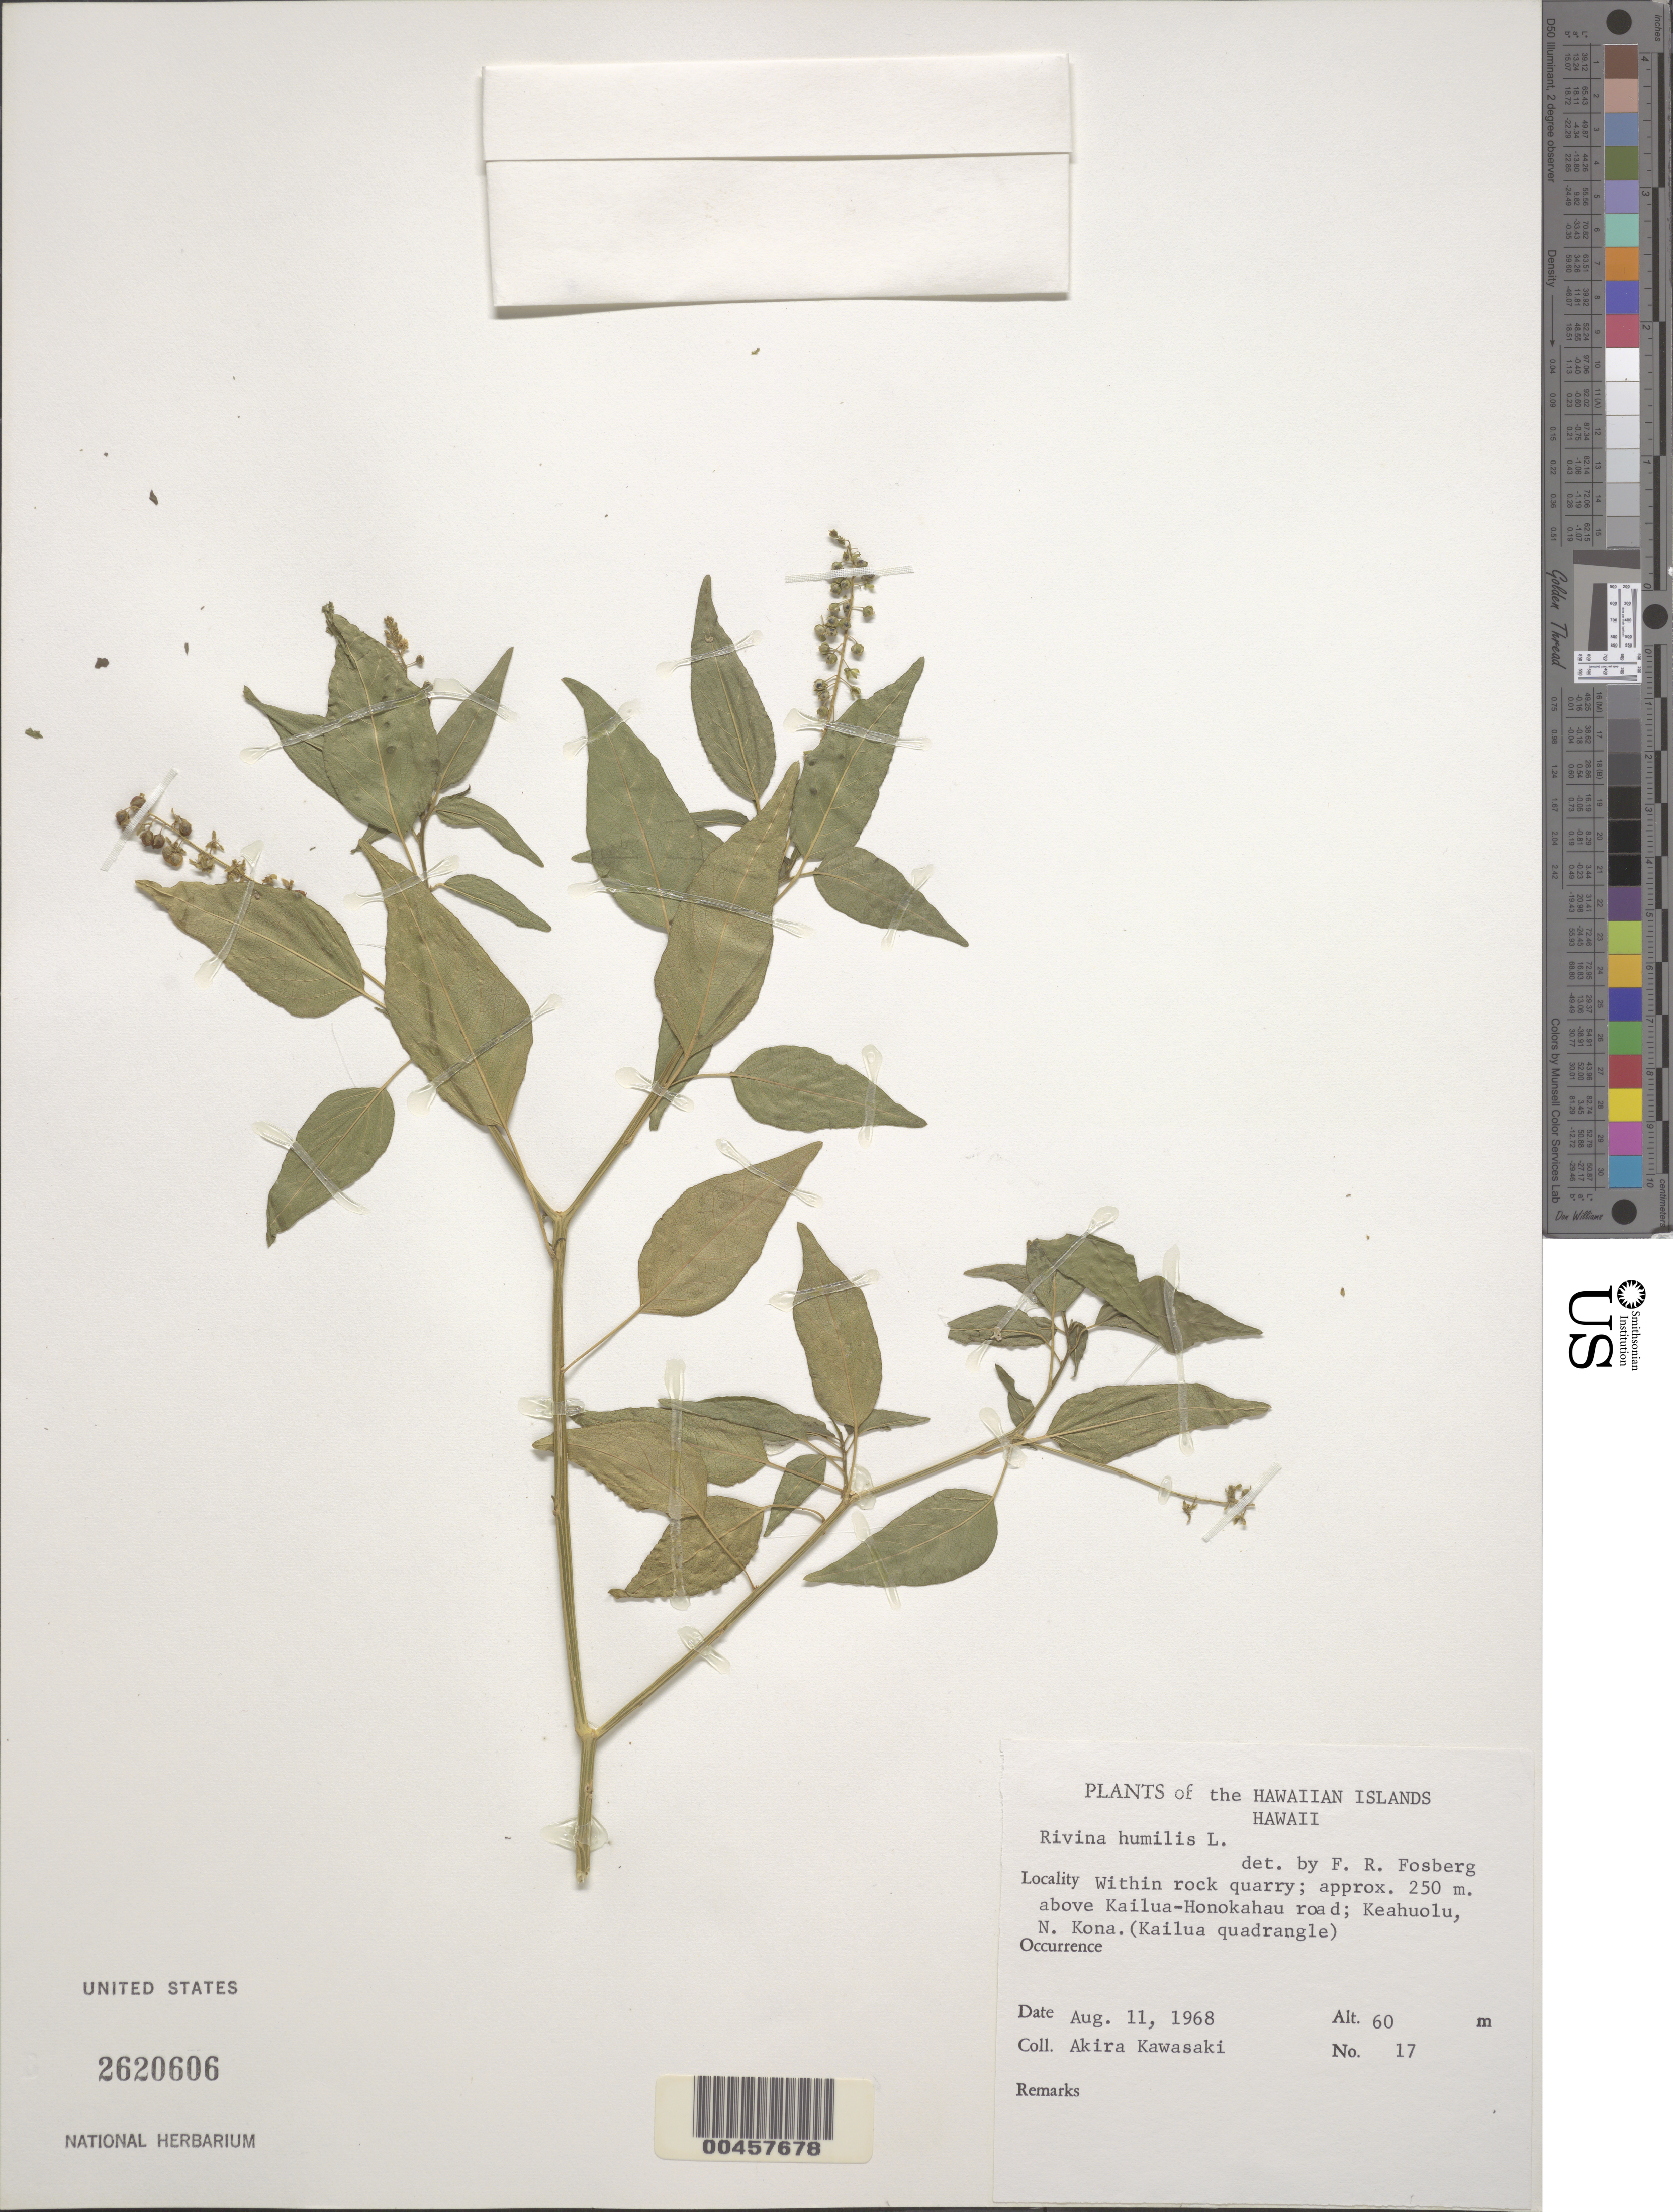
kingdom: Plantae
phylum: Tracheophyta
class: Magnoliopsida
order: Caryophyllales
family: Phytolaccaceae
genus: Rivina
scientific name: Rivina humilis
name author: L.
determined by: Fosberg, F. R.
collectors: A. Kawasaki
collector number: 17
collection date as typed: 11 Aug 1968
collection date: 1968-08-11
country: United States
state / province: Hawaii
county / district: Hawaii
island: Hawaii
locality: Within rock quarry; approx. 250 m. above Kailua-Honokahau road; Keahuolu, N. Kona (Kailua quadrangle)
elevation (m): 60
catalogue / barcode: US 2620606